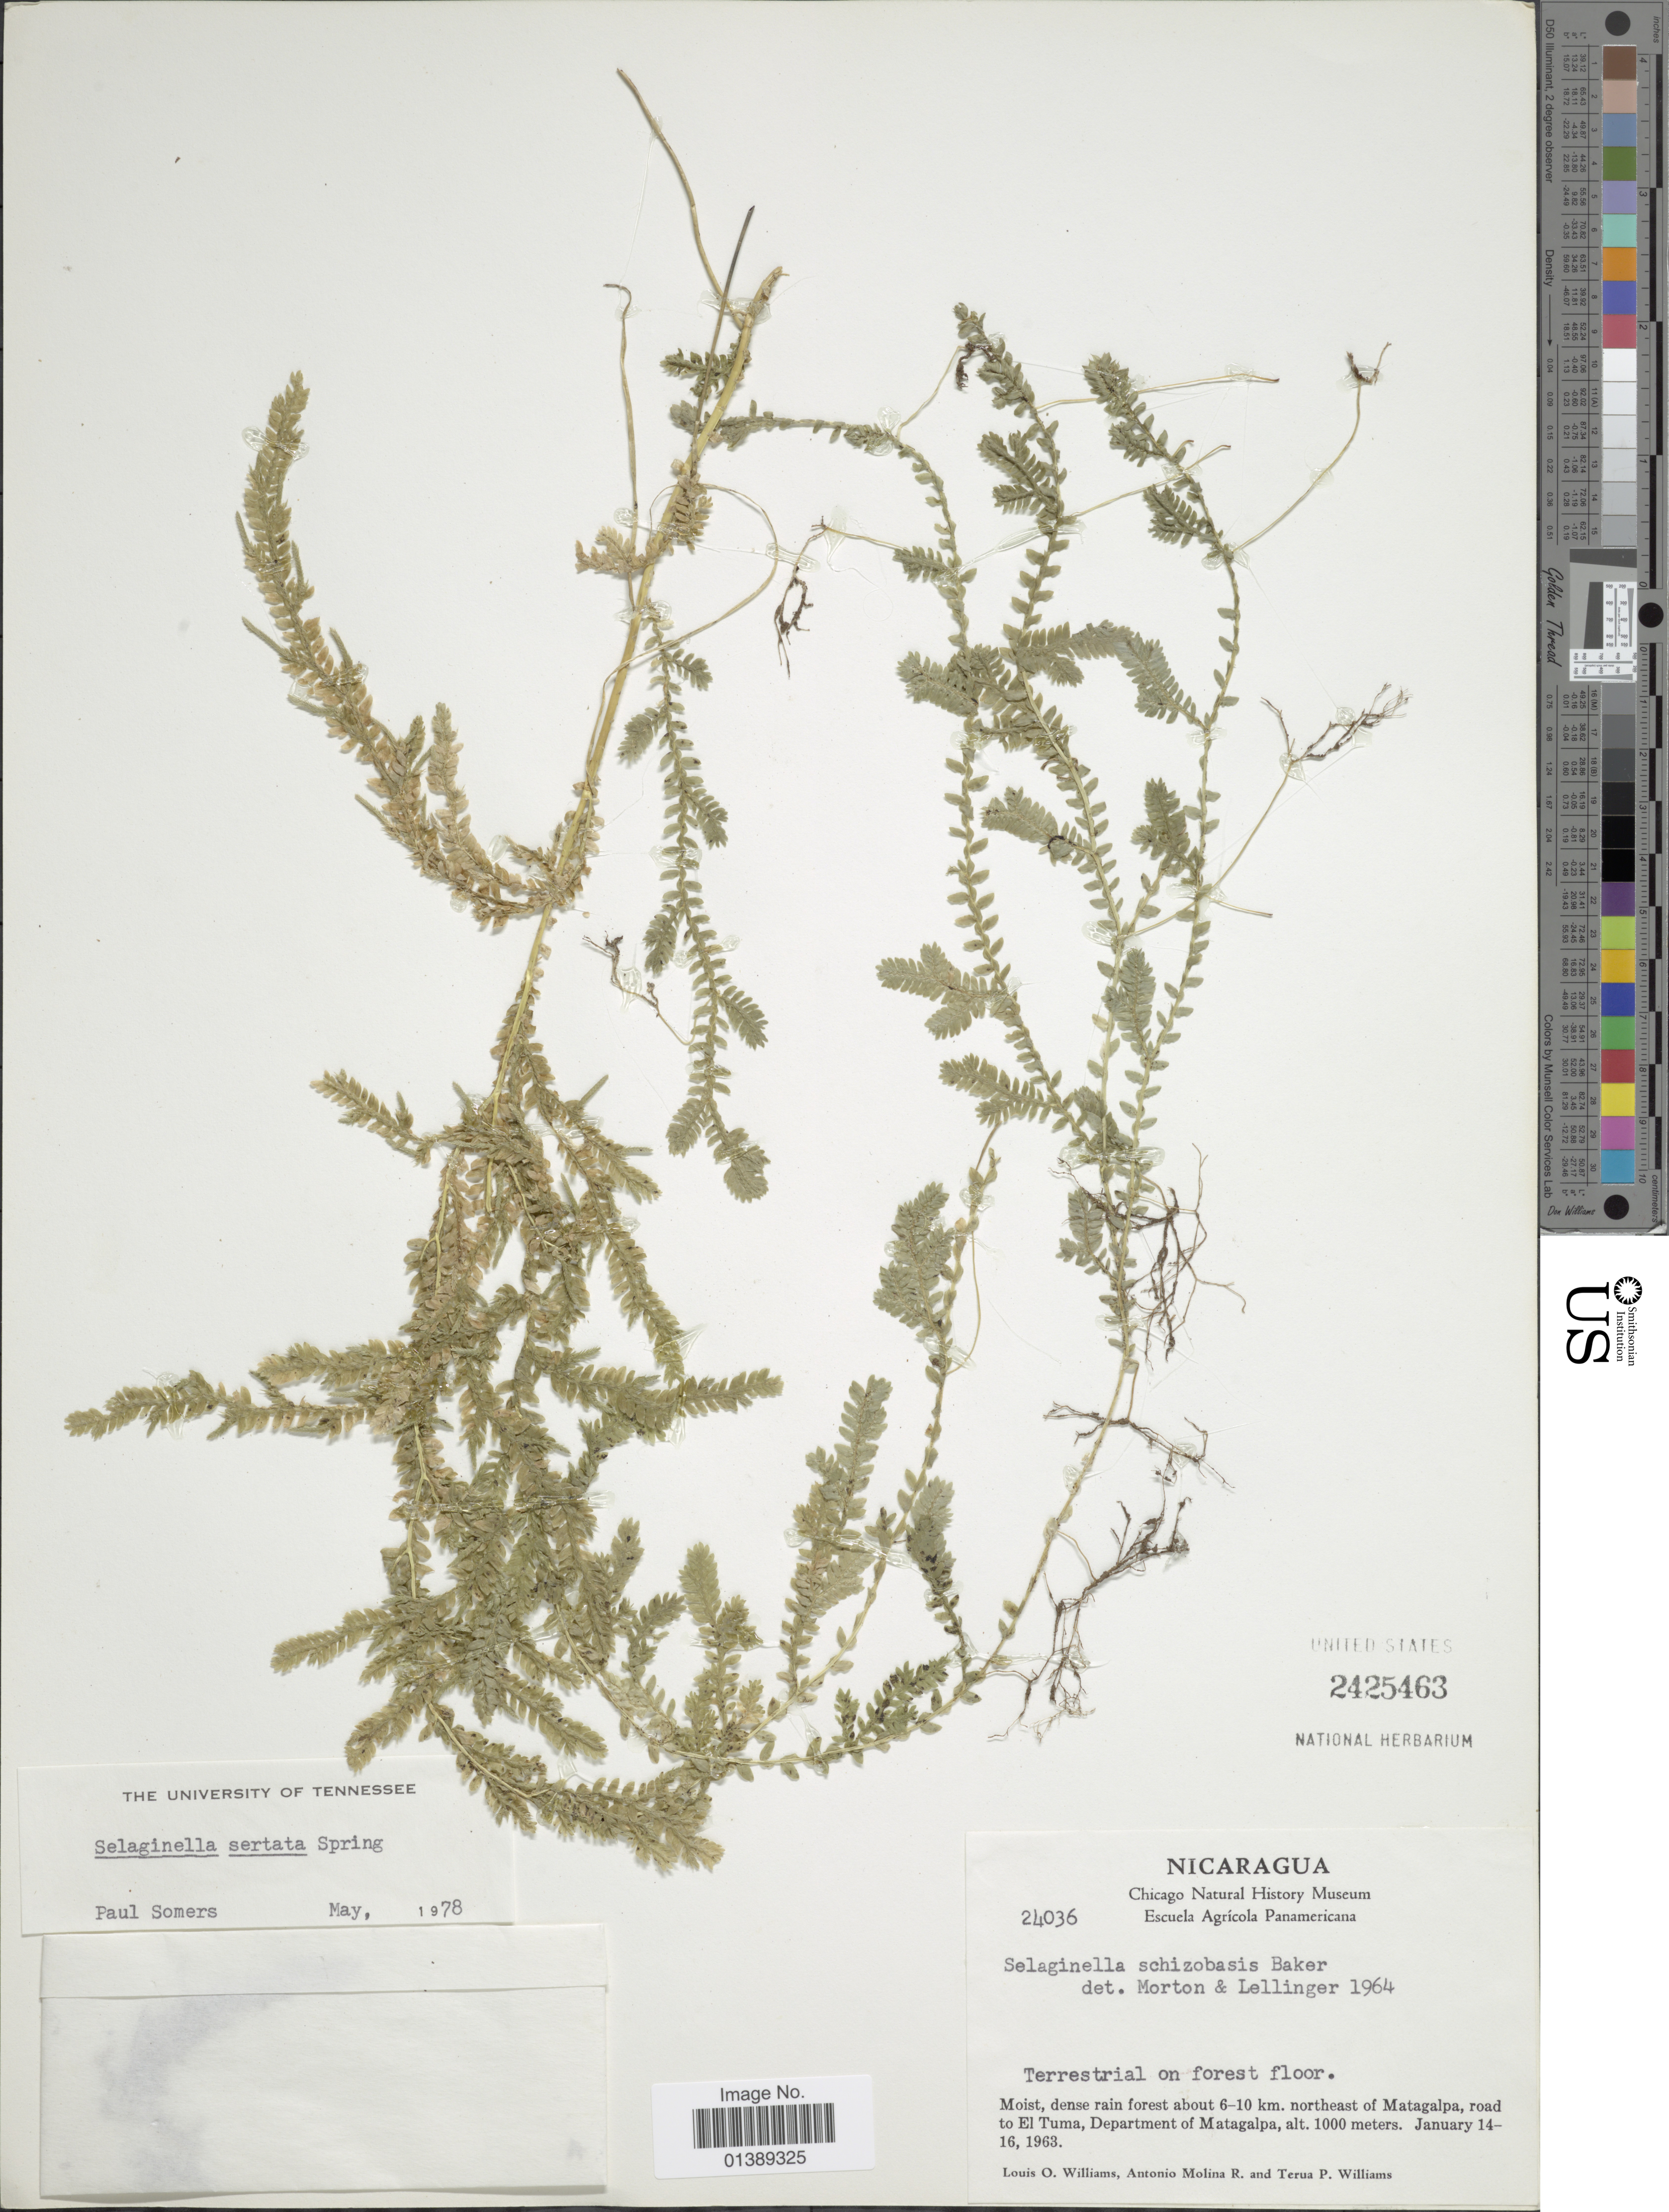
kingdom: Plantae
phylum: Tracheophyta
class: Lycopodiopsida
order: Selaginellales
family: Selaginellaceae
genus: Selaginella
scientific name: Selaginella sertata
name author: Spring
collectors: L. O. Williams, A. Molina R. & T. P. Williams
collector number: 24036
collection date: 1963-01-14/1963-01-16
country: Nicaragua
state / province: Matagalpa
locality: About 6-10 km. northeast of Matagalp, road to El Tuma, Department of Matagalpa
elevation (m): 1000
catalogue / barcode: US 2425463